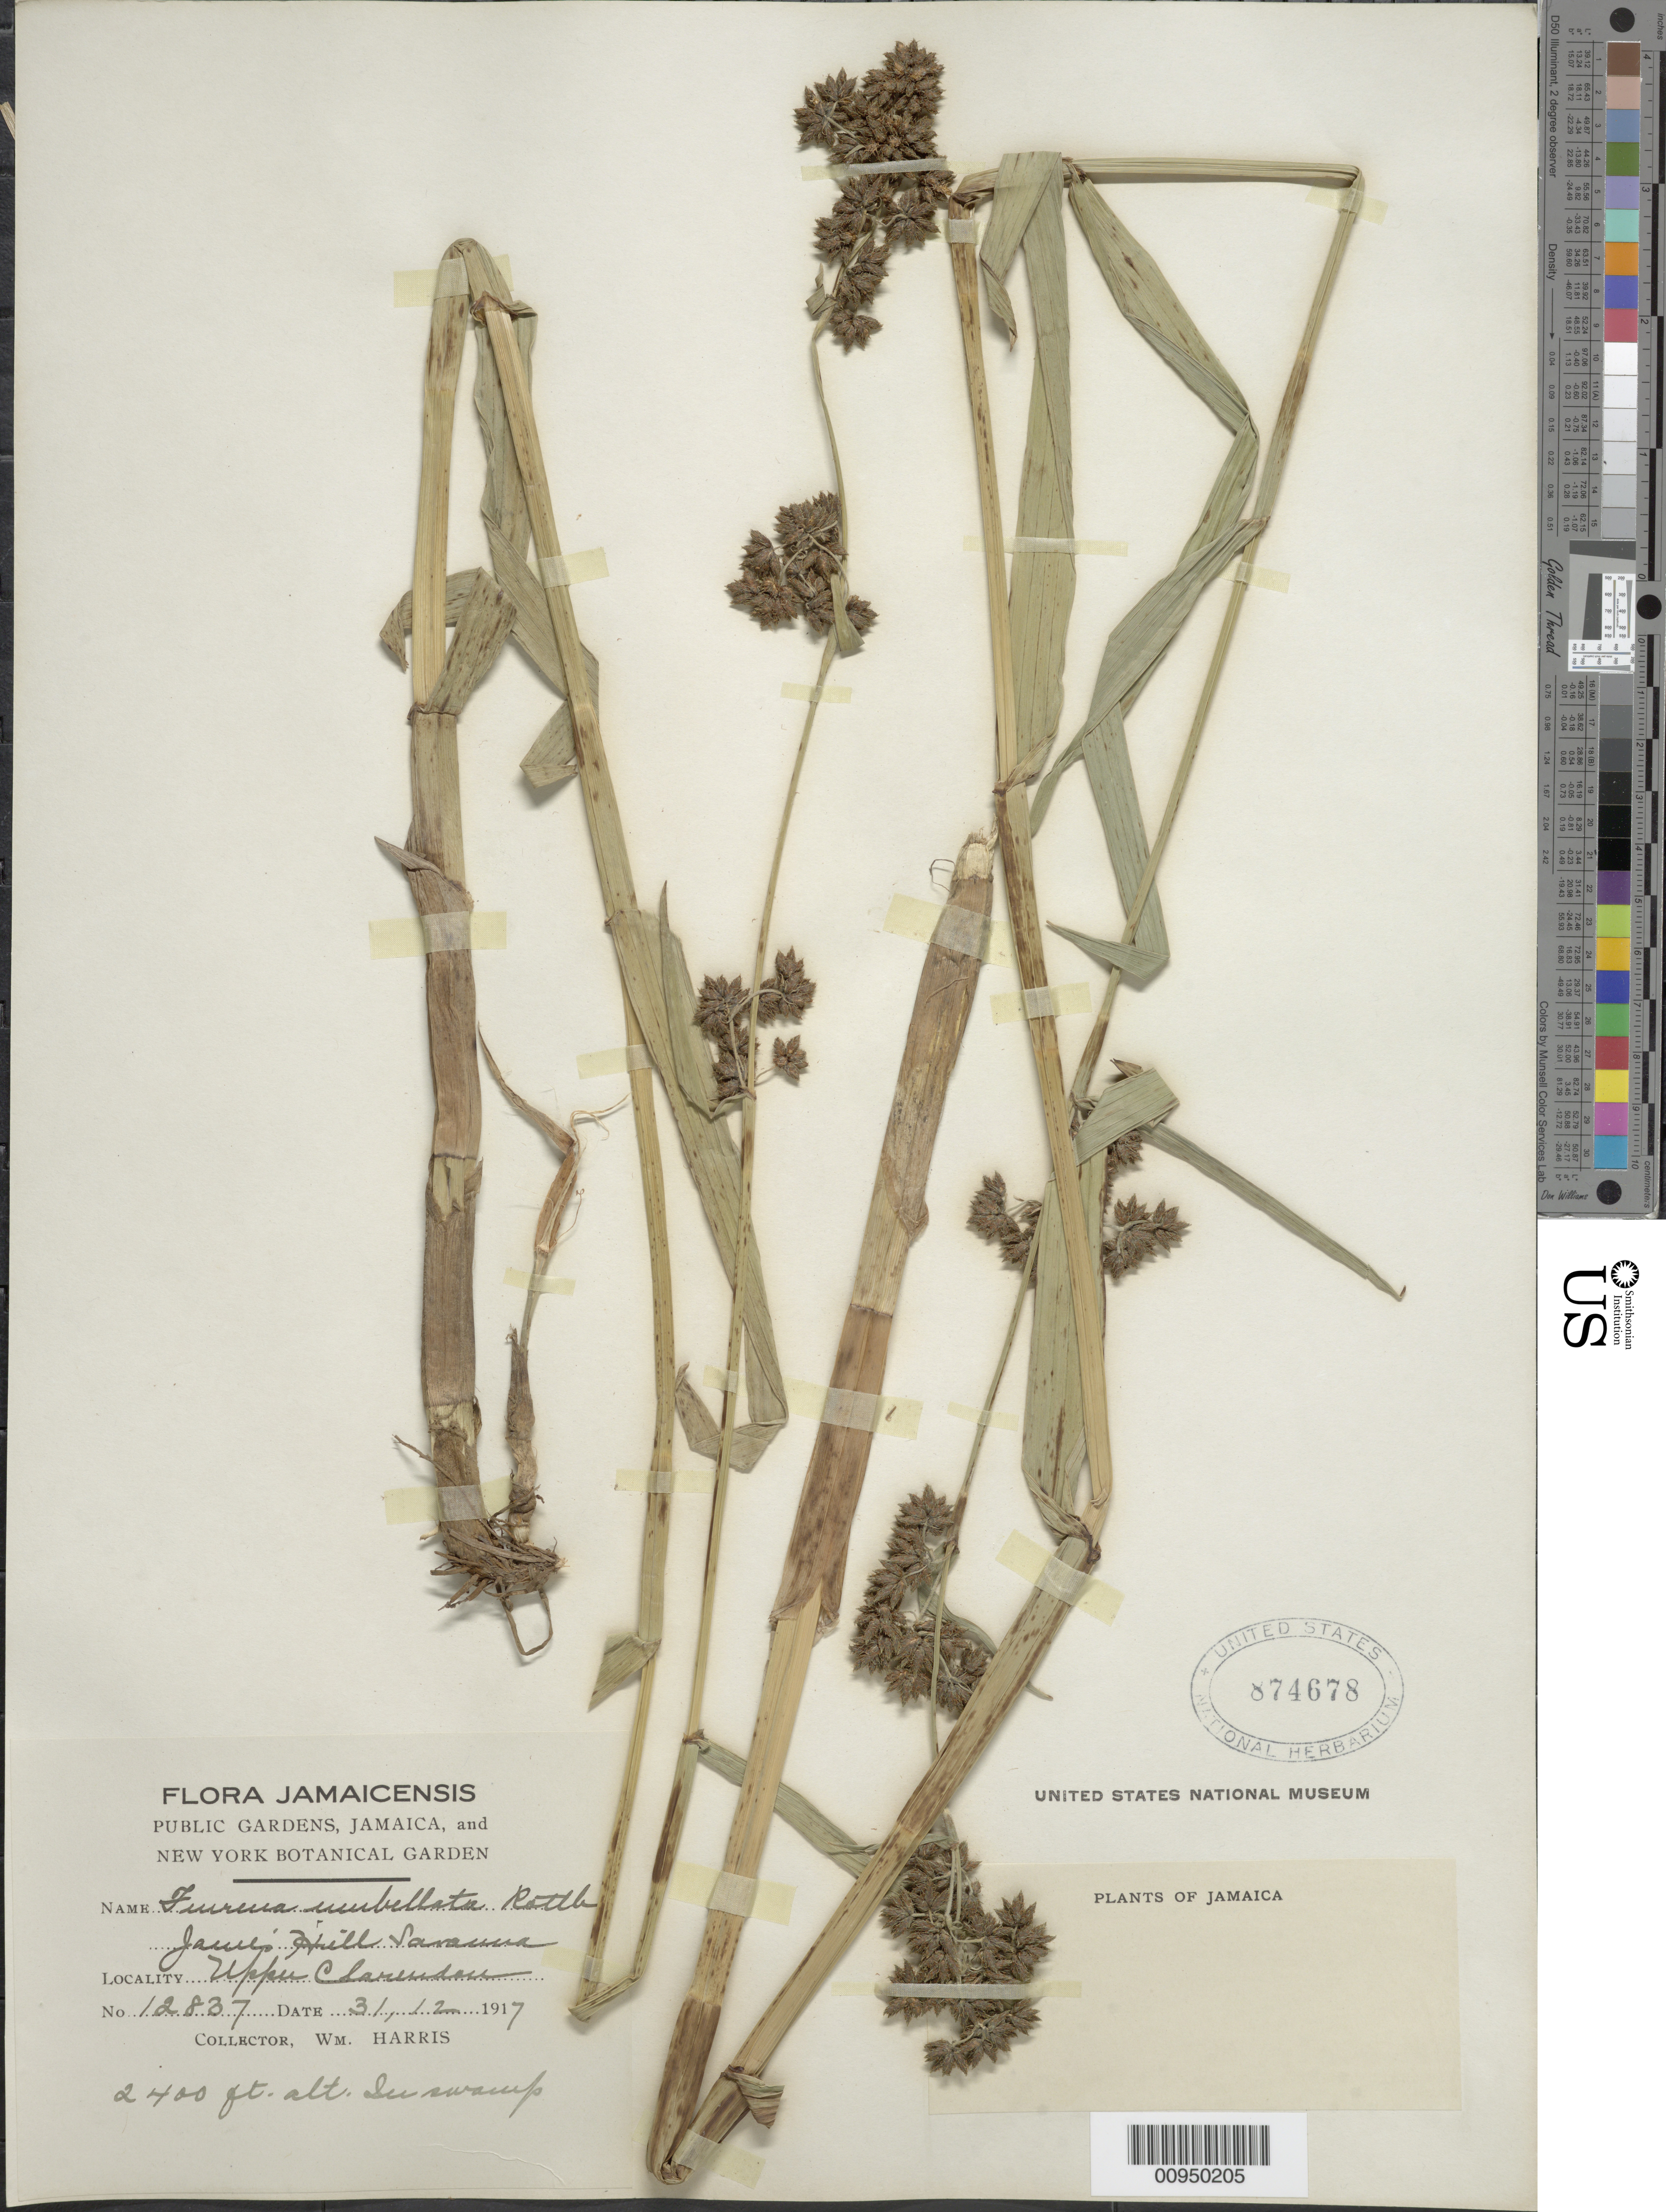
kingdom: Plantae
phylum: Tracheophyta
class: Liliopsida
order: Poales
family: Cyperaceae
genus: Fuirena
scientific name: Fuirena umbellata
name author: Rottb.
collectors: W. H. Harris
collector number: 12837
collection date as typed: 31 Dec 1917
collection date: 1917-12-31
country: Jamaica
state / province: Clarendon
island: Jamaica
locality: Swamp of "Ja…" Hill Savanna, Upper Clarendon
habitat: In swamp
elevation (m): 732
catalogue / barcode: US 874678